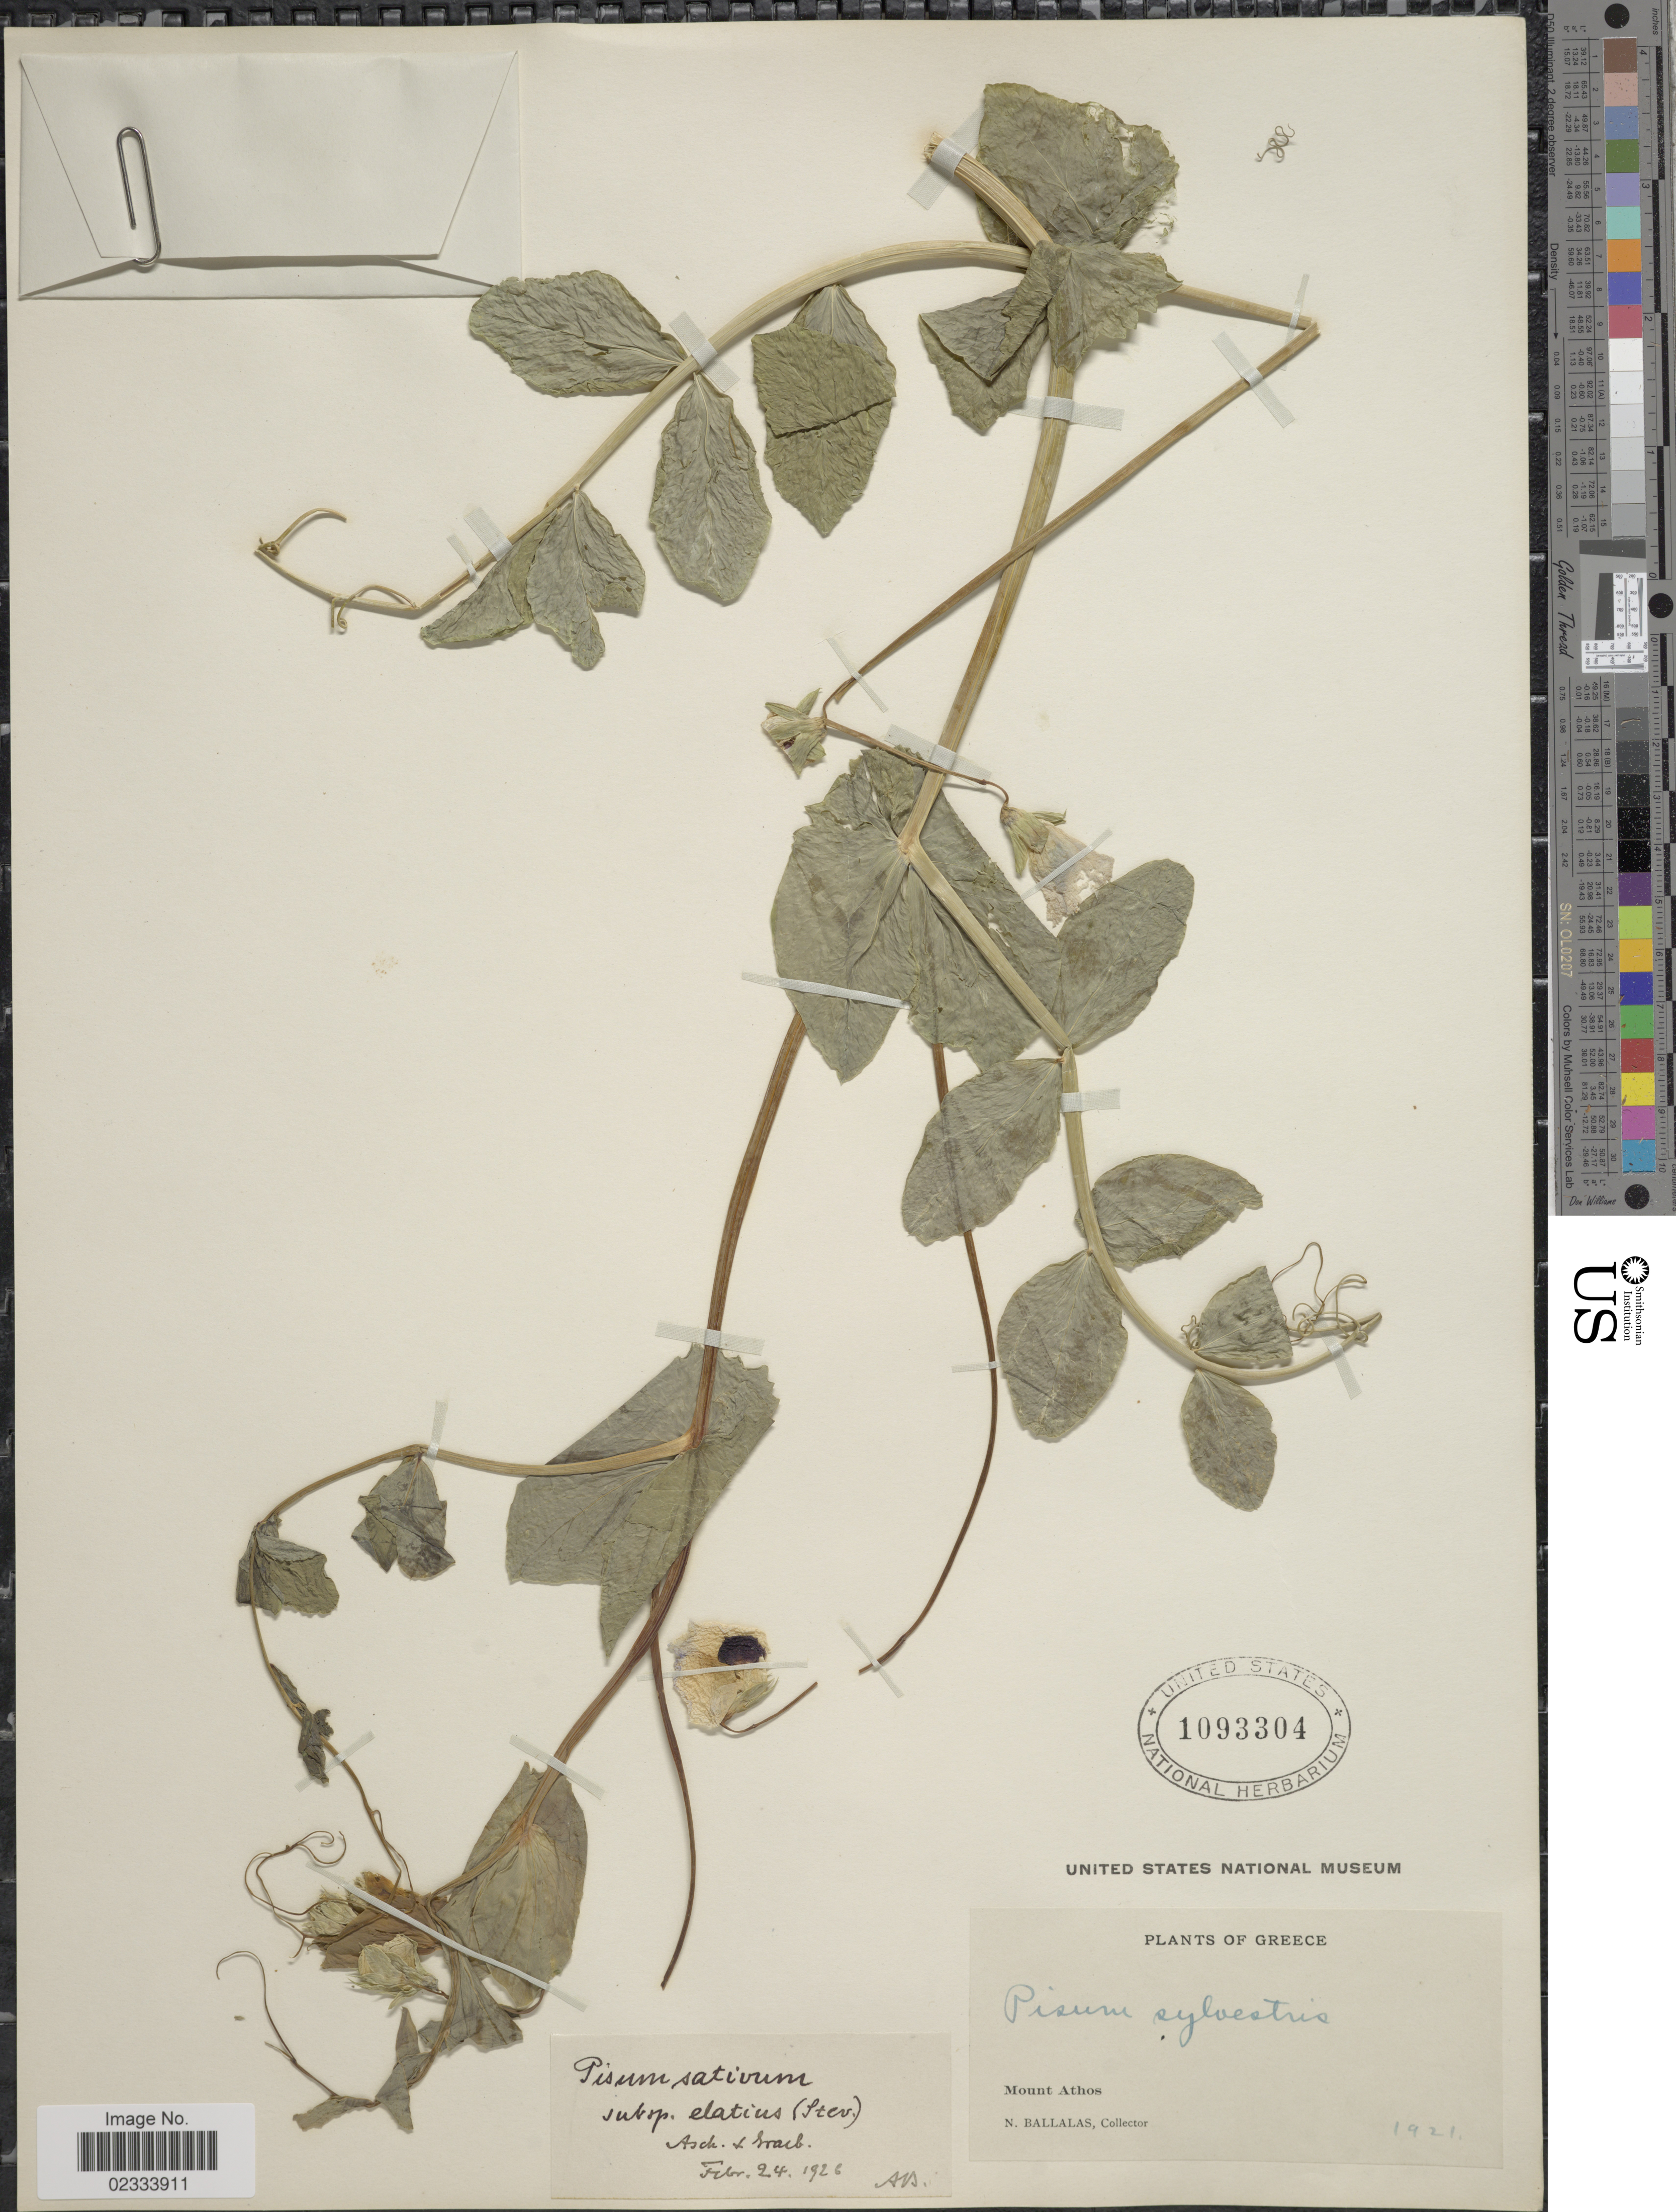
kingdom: Plantae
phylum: Tracheophyta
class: Magnoliopsida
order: Fabales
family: Fabaceae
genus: Pisum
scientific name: Pisum sativum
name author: L.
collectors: N. Ballalas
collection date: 1921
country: Greece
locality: Mount Athos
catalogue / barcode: US 1093304